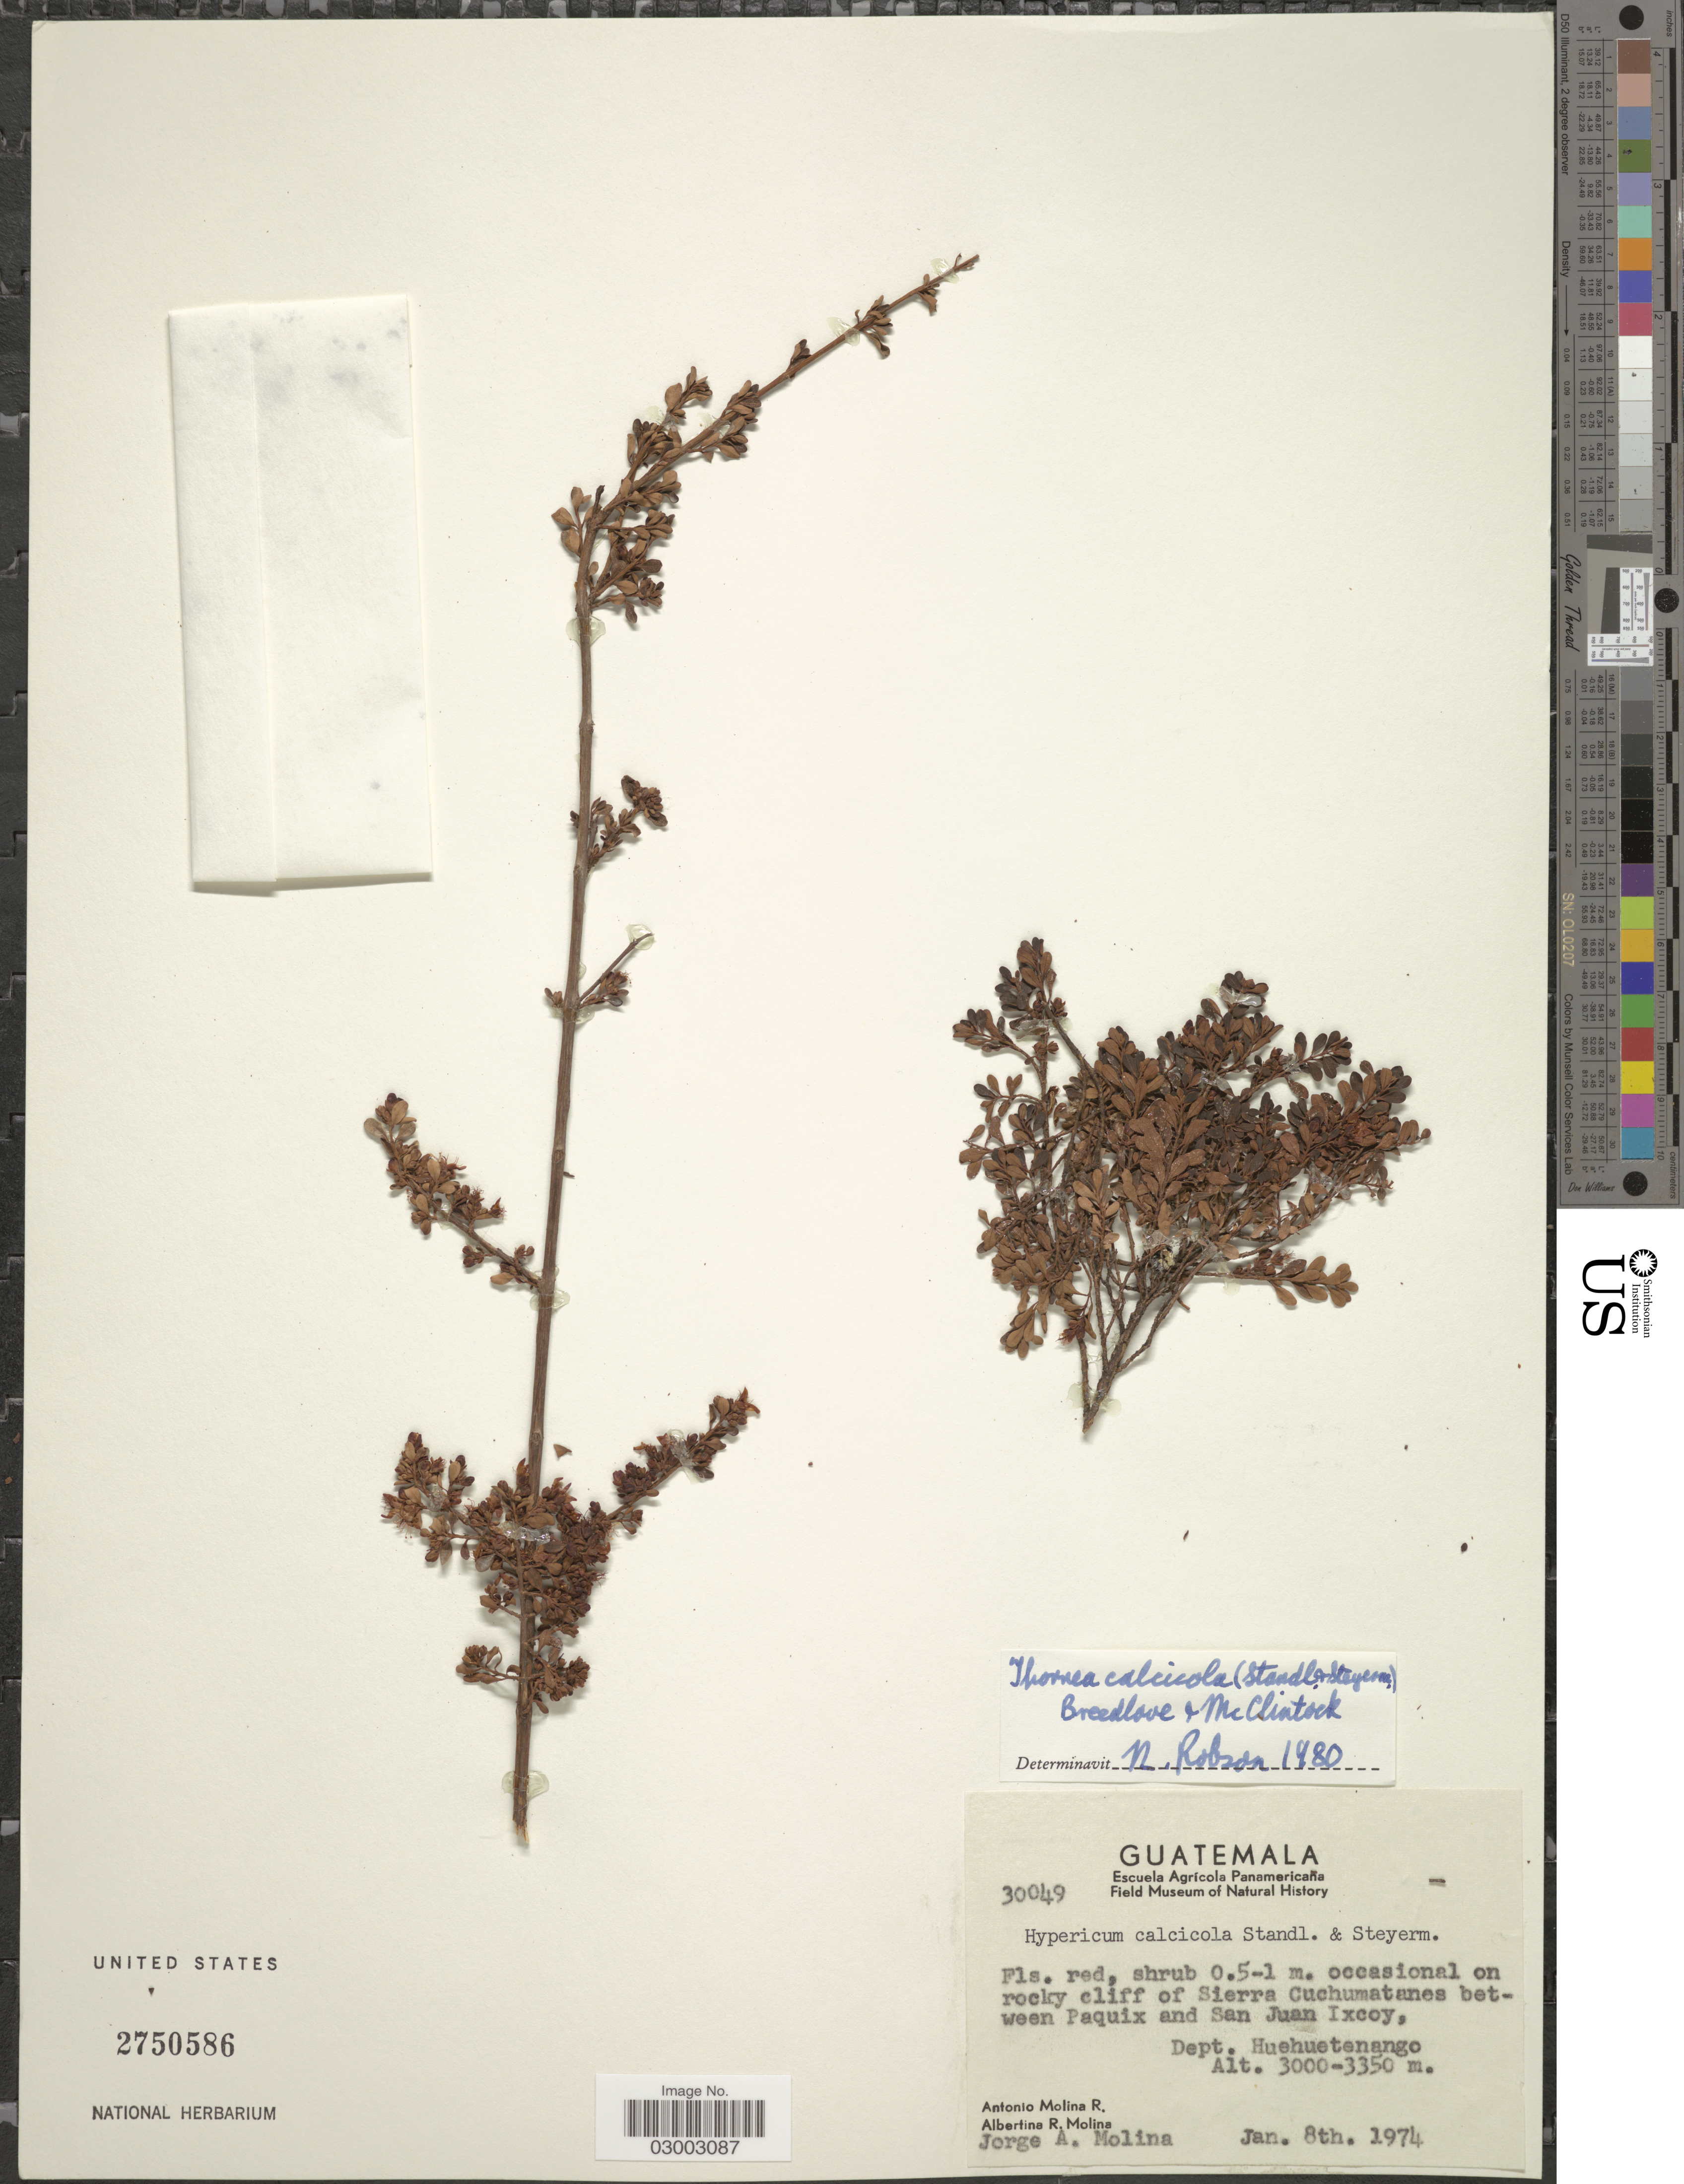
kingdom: Plantae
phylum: Tracheophyta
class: Magnoliopsida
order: Malpighiales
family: Hypericaceae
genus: Hypericum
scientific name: Hypericum calcicola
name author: Standl. & Steyerm.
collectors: A. Molina R., A. R. Molina & J. A. Molina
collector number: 30049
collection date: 1974-01-08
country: Guatemala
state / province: Huehuetenango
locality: Occasional on rocky cliff of Sierra Cuchumatanes between Paquix and San Juan Ixcoy, Dept. Huehuetenango.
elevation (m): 3000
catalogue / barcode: US 2750586